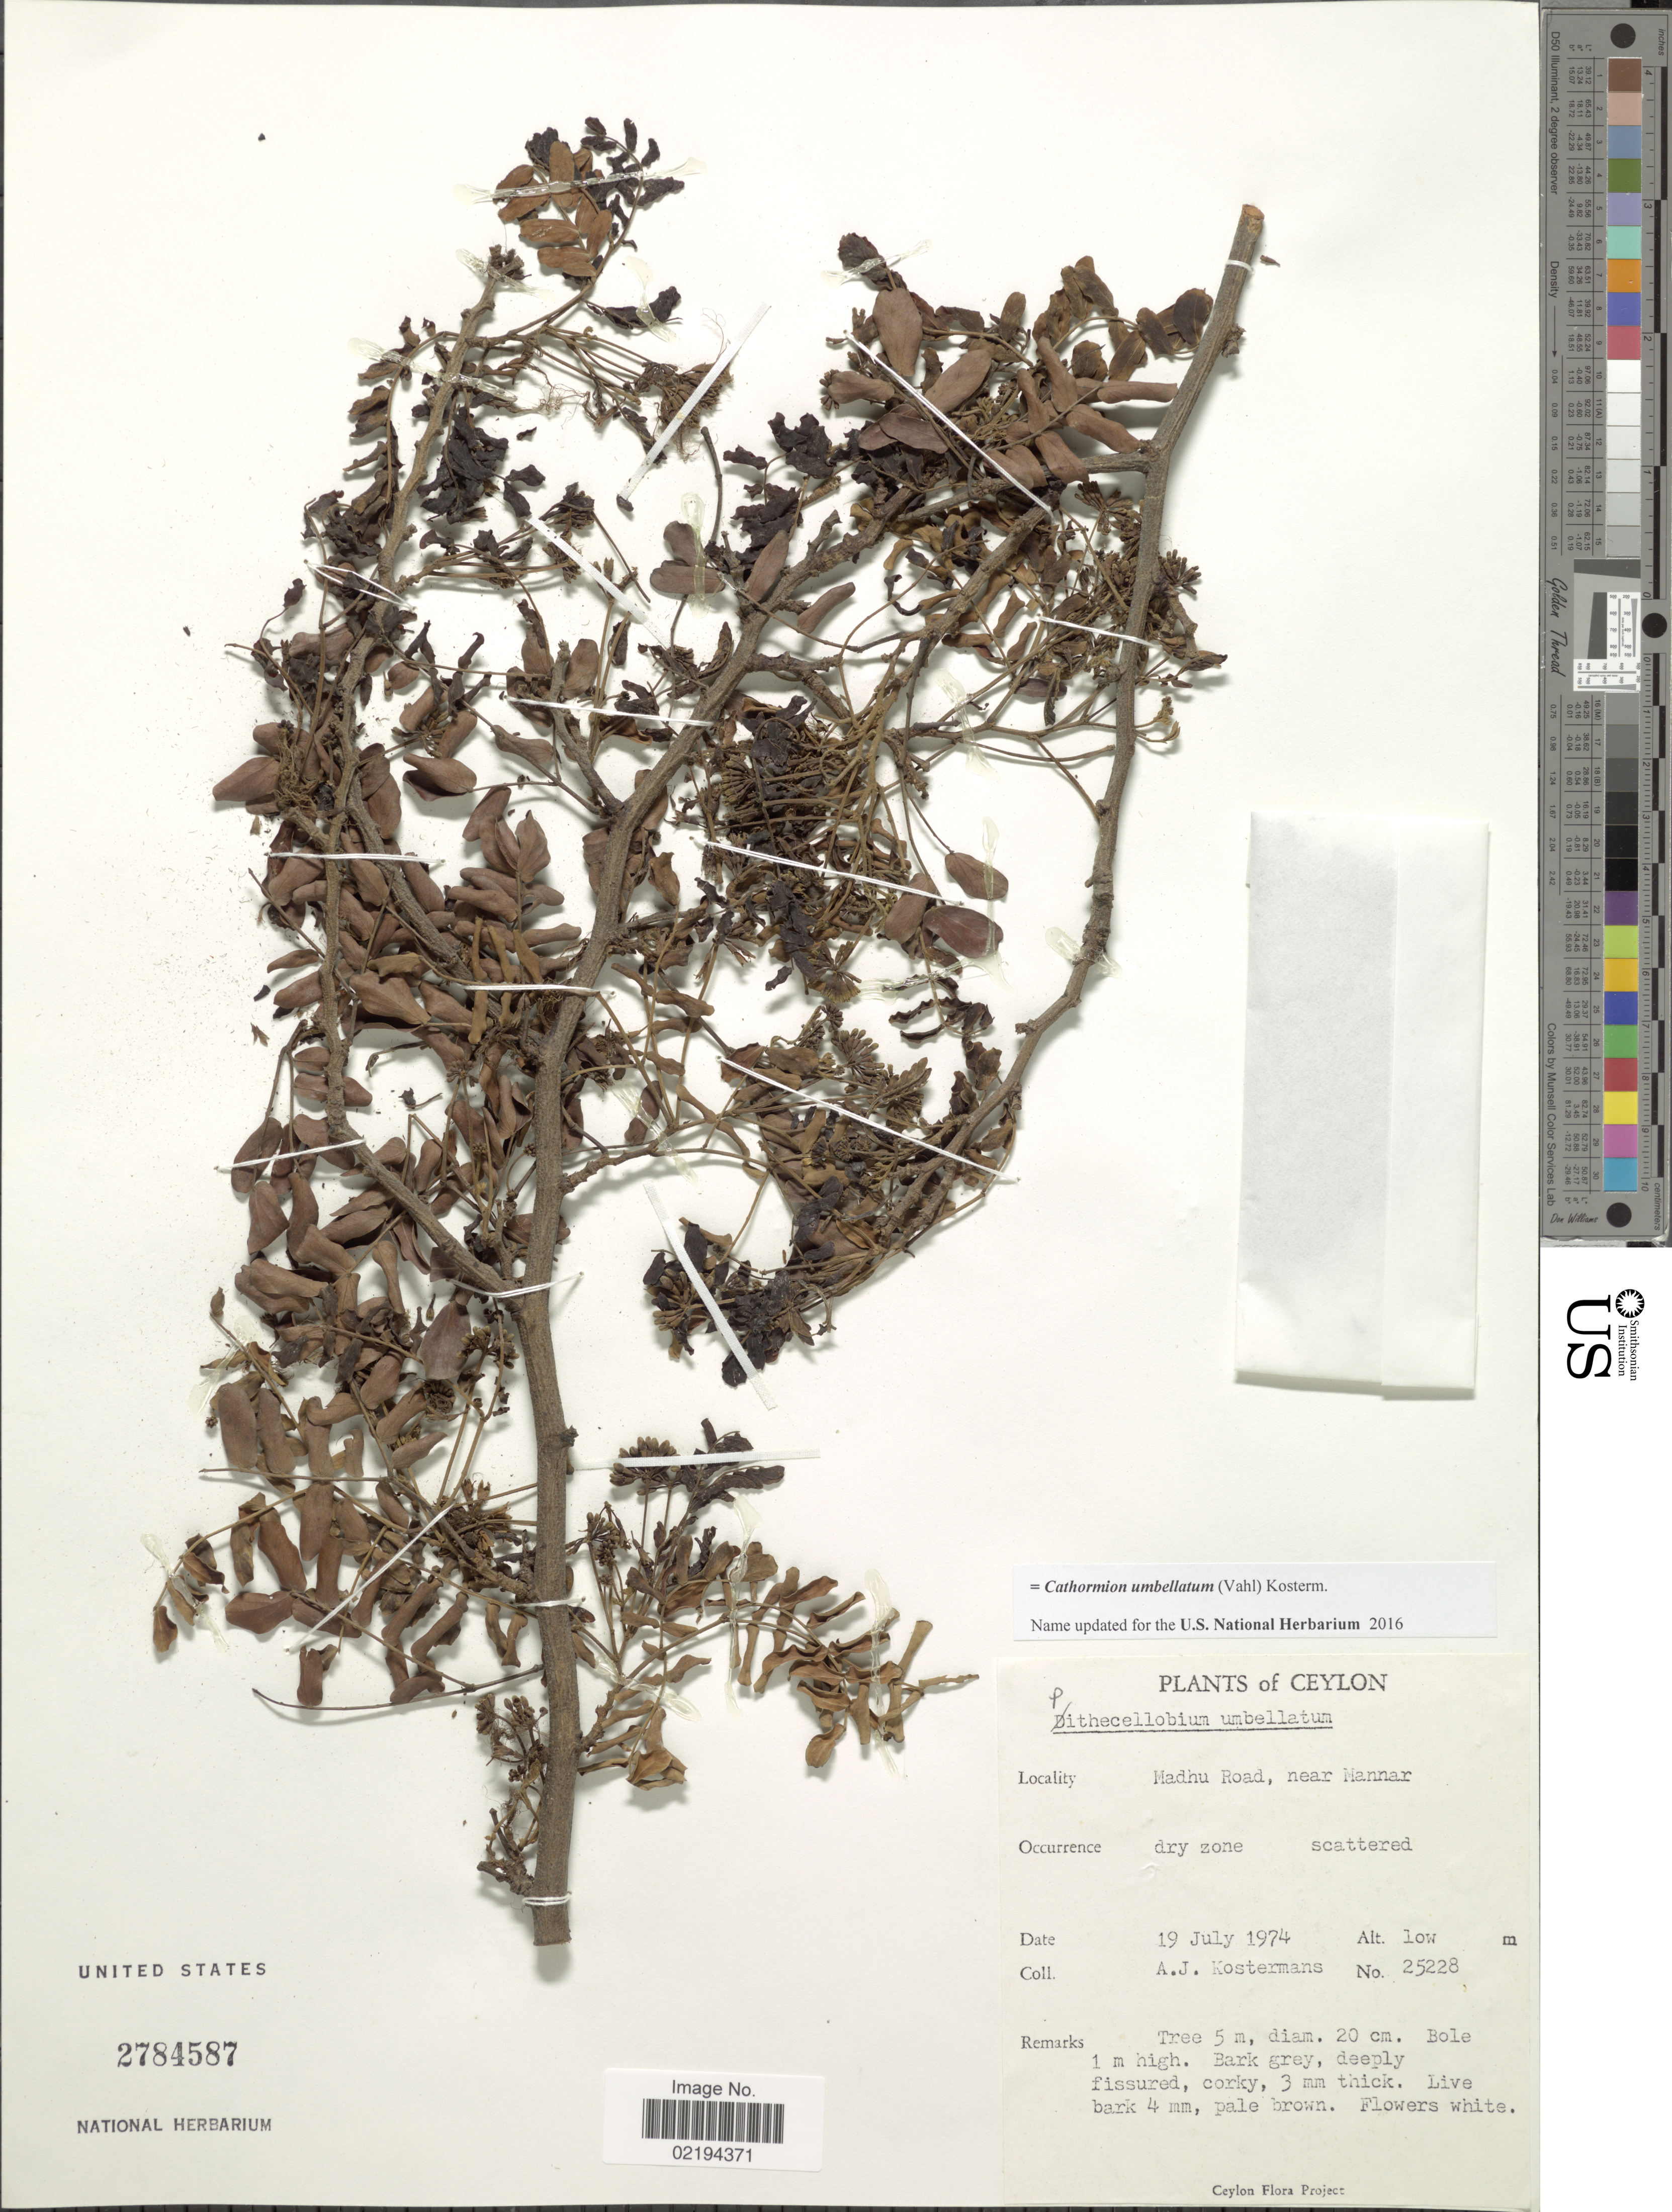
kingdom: Plantae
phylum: Tracheophyta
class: Magnoliopsida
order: Fabales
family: Fabaceae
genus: Albizia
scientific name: Albizia umbellata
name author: (Vahl) Koenen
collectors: A. J. G. Kostermans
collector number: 25228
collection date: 1974-07-19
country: Sri Lanka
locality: Ceylon, Madhu Road, near Mannar.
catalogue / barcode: US 2784587